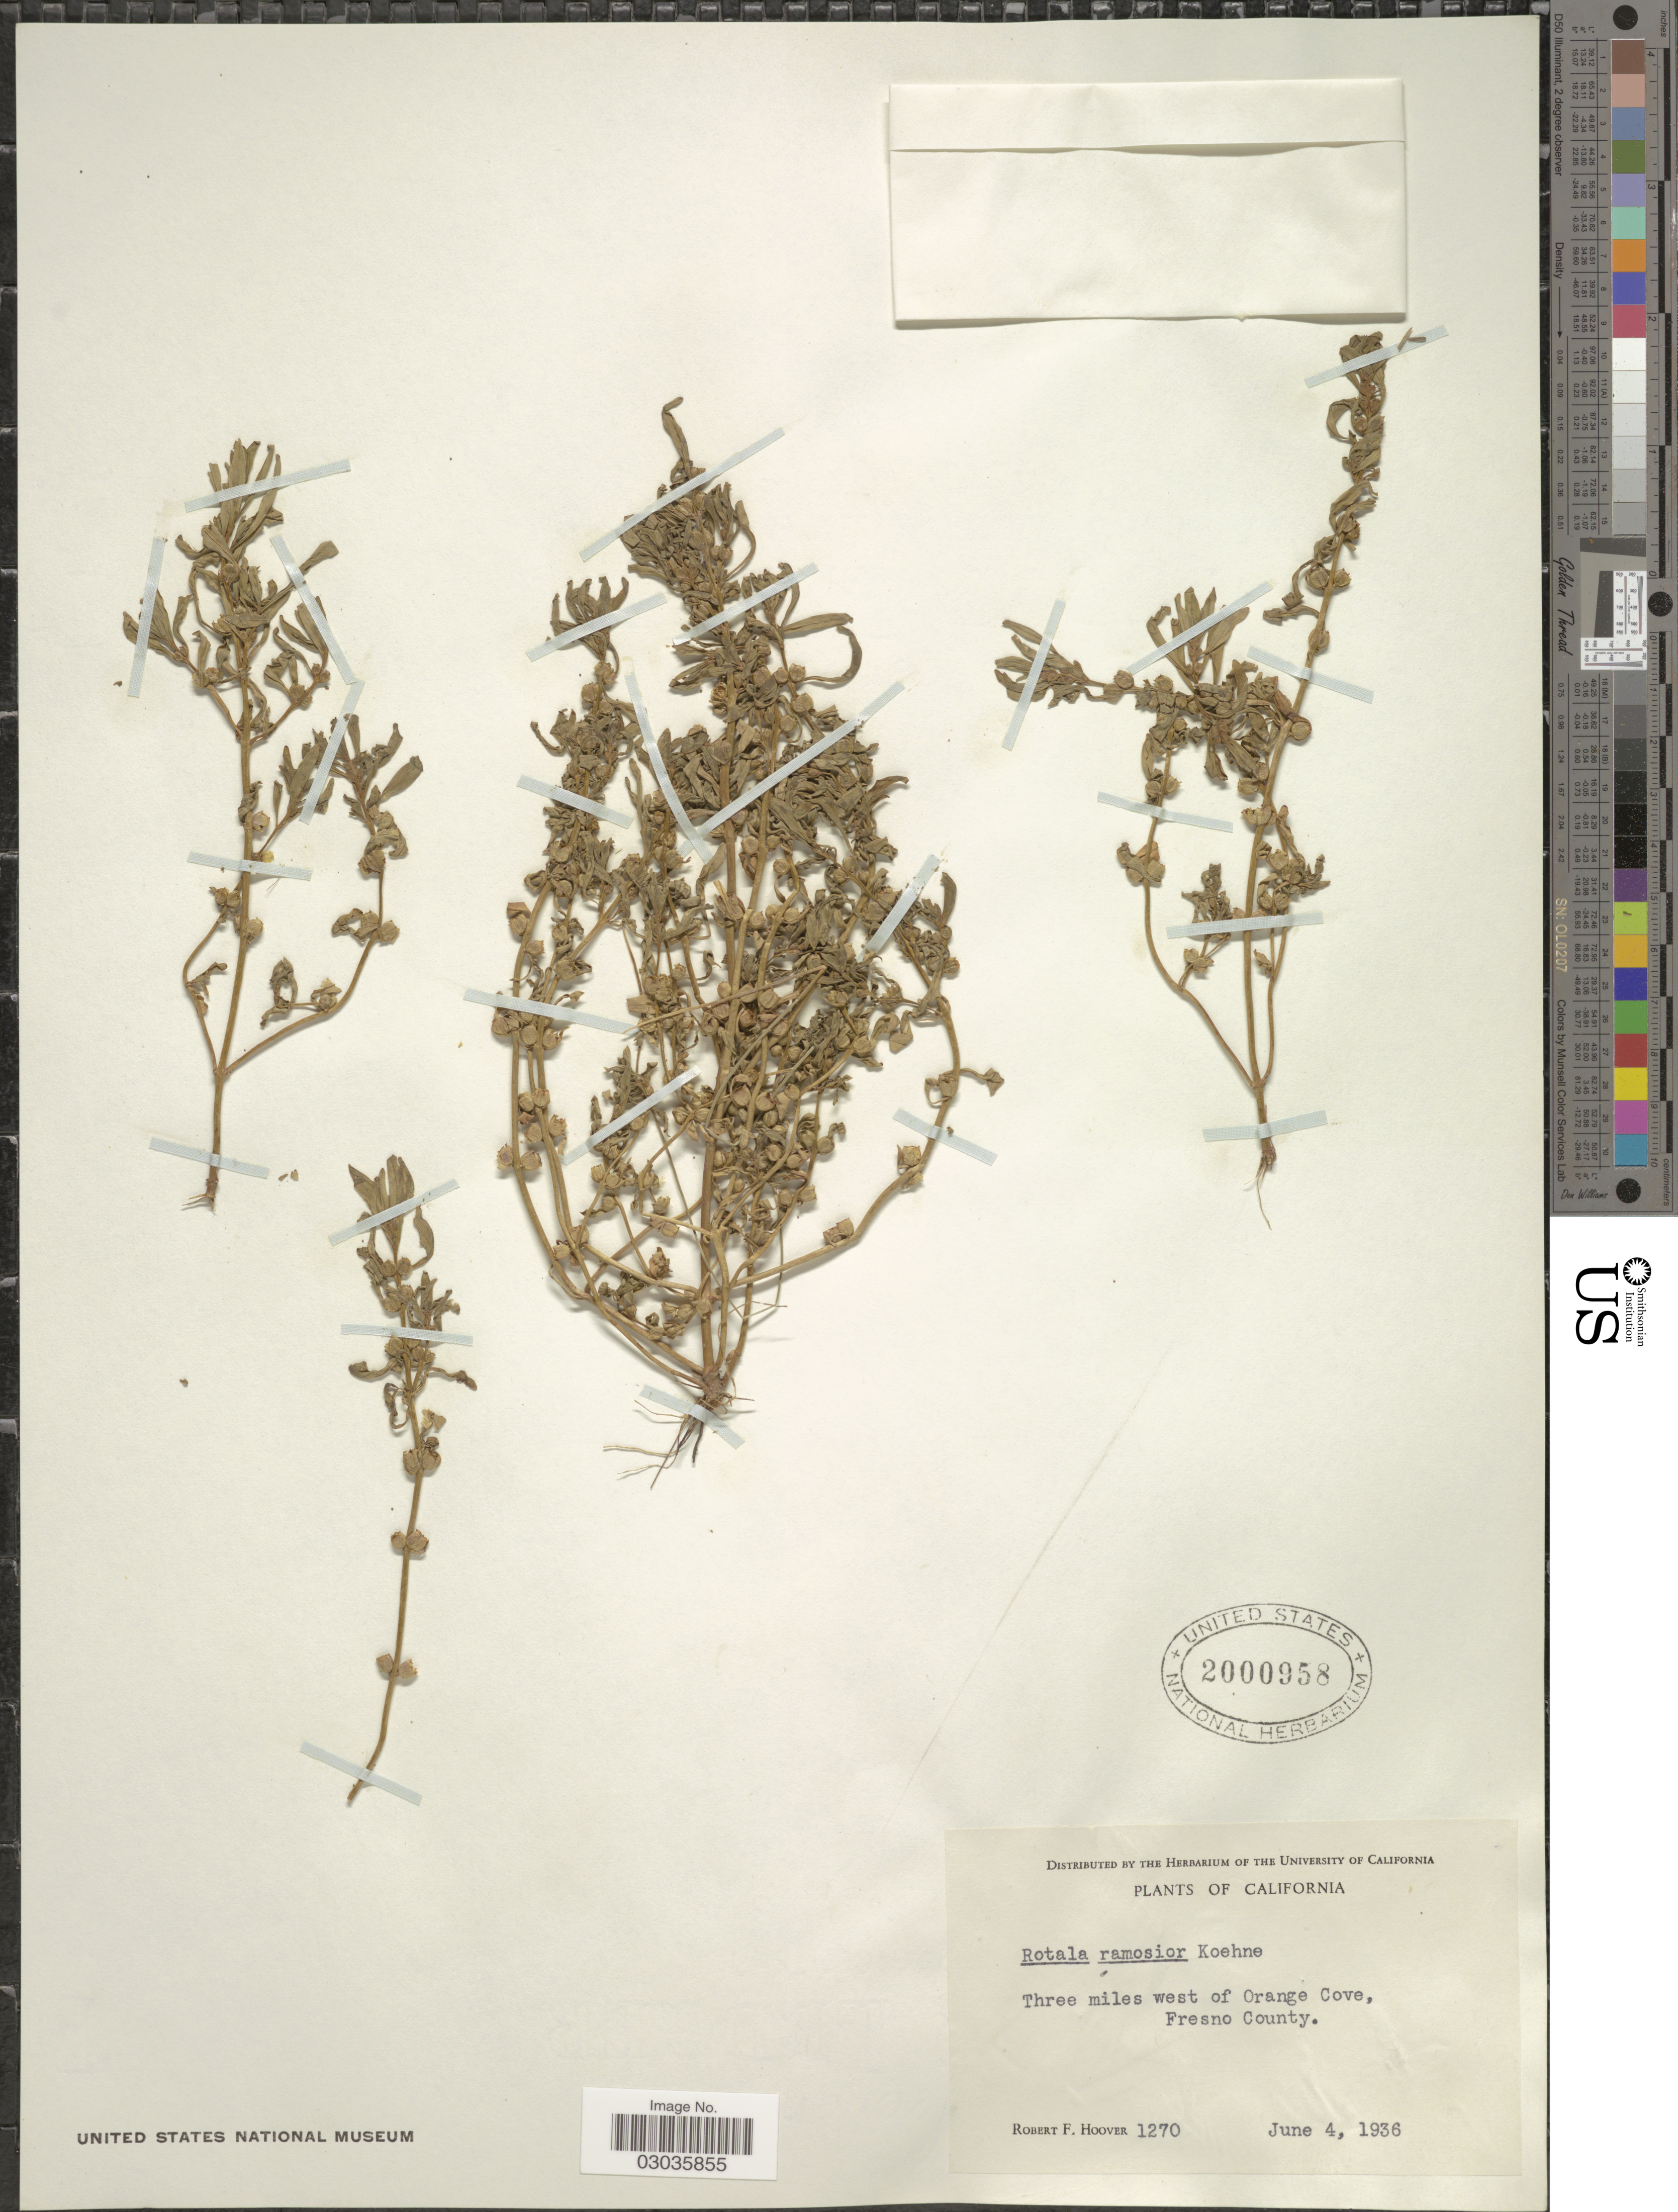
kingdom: Plantae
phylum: Tracheophyta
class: Magnoliopsida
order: Myrtales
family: Lythraceae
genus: Rotala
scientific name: Rotala ramosior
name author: (L.) Koehne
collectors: R. F. Hoover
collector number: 1270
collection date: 1936-06-04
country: United States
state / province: California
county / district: Fresno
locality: Three miles west of Orange Cove, Fresno County.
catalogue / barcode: US 2000958